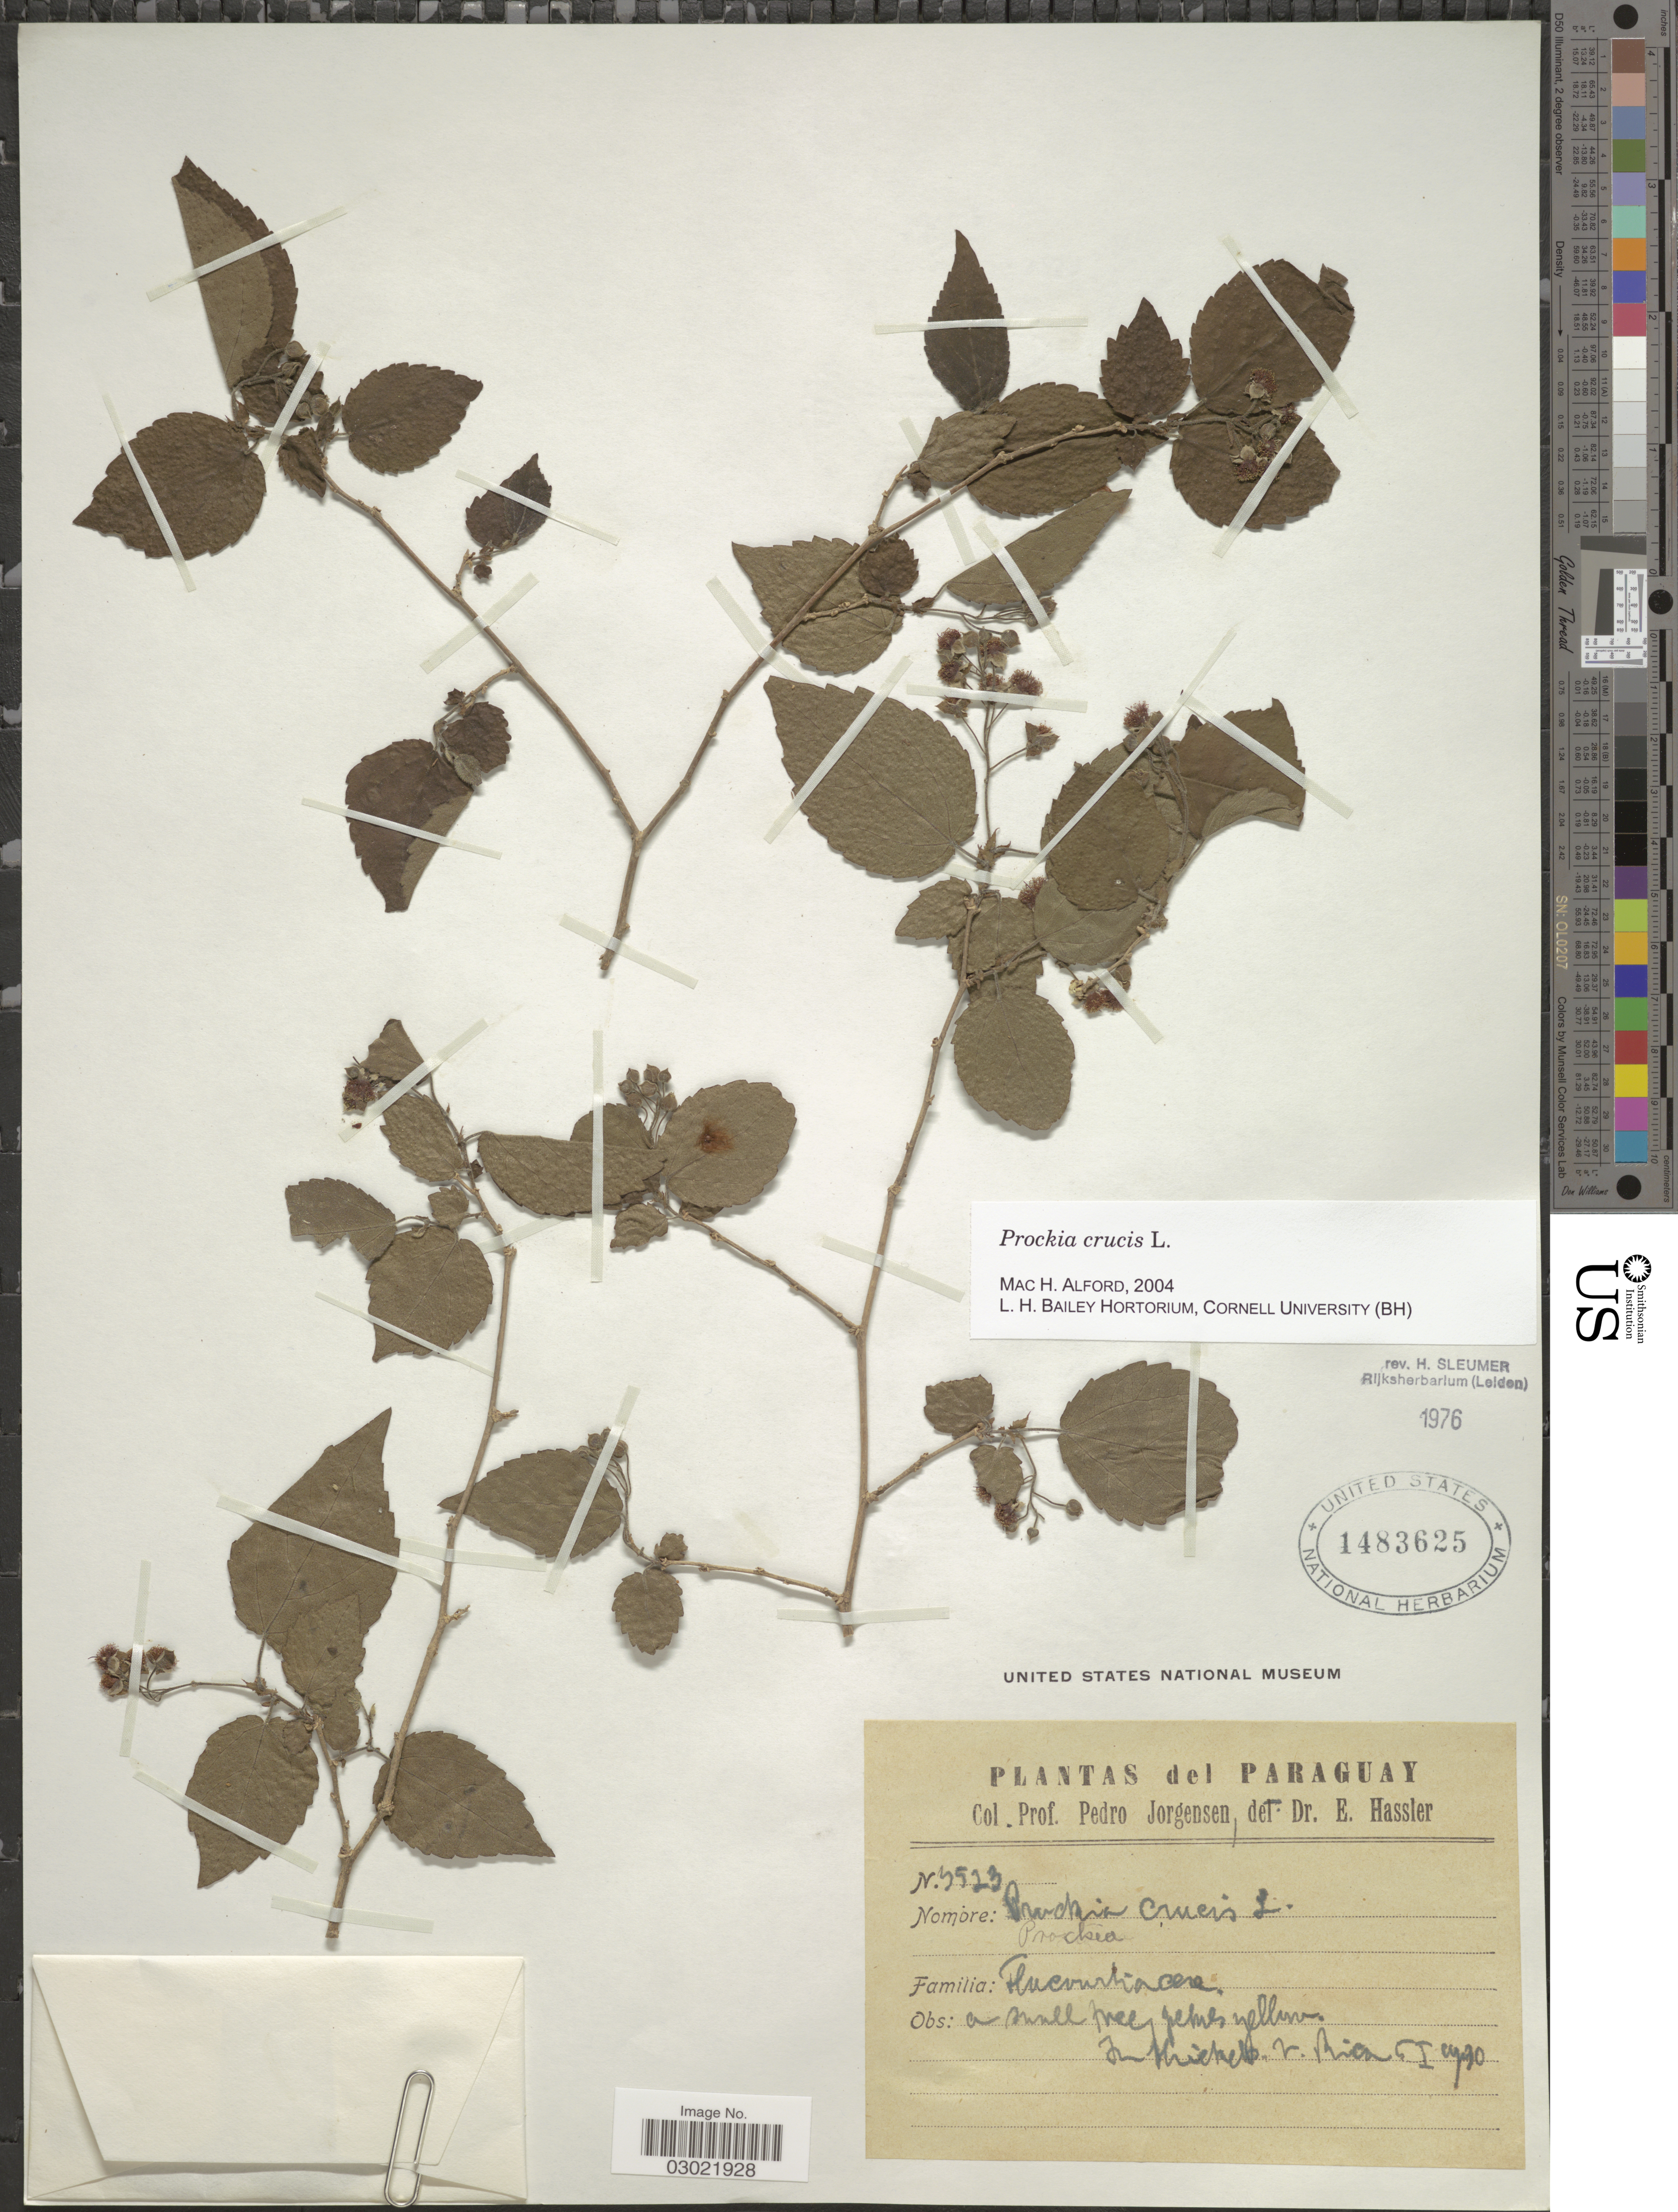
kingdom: Plantae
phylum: Tracheophyta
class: Magnoliopsida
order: Malpighiales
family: Salicaceae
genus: Prockia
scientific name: Prockia crucis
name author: P. Browne ex L.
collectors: P. Jörgensen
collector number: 3523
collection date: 1930-01-05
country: Paraguay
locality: In thickets. v. Rica.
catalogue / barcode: US 1483625